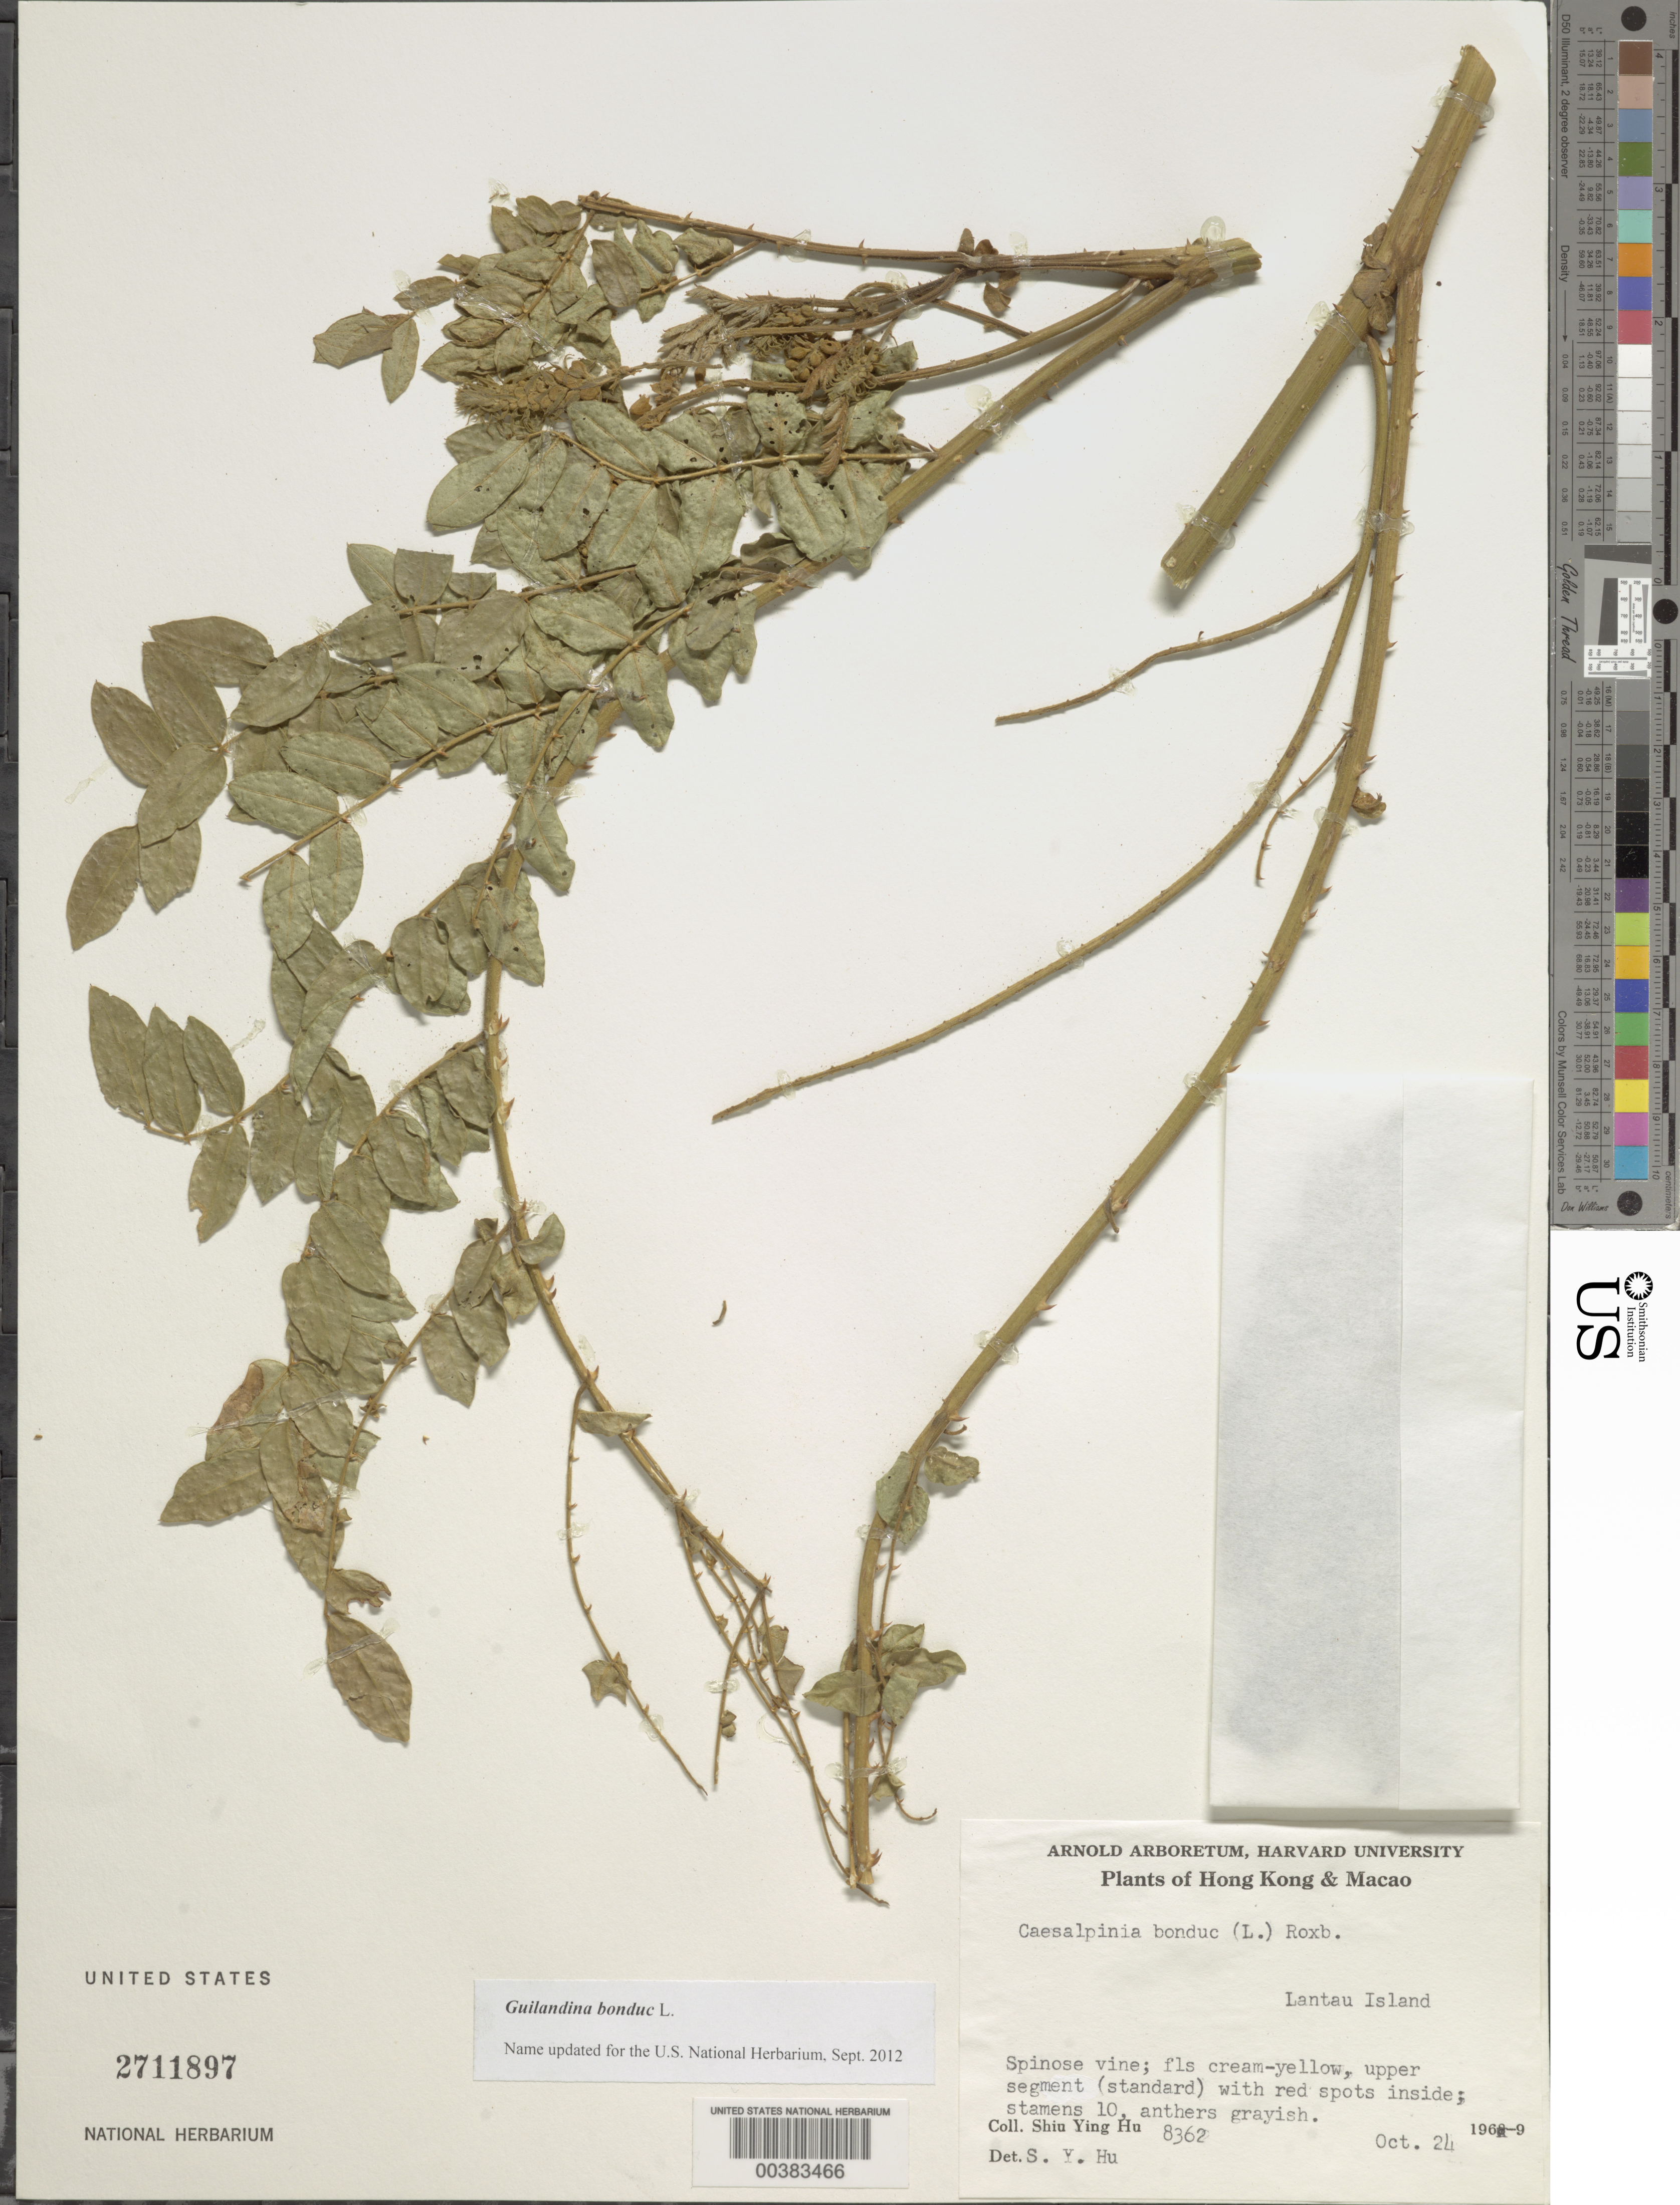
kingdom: Plantae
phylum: Tracheophyta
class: Magnoliopsida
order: Fabales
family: Fabaceae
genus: Guilandina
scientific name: Guilandina bonduc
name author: L.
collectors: S. Y. Hu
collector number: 8362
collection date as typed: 24 Oct 1969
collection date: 1969-10-24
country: China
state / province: Hong Kong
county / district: New Territories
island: Lan Tao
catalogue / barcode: US 2711897